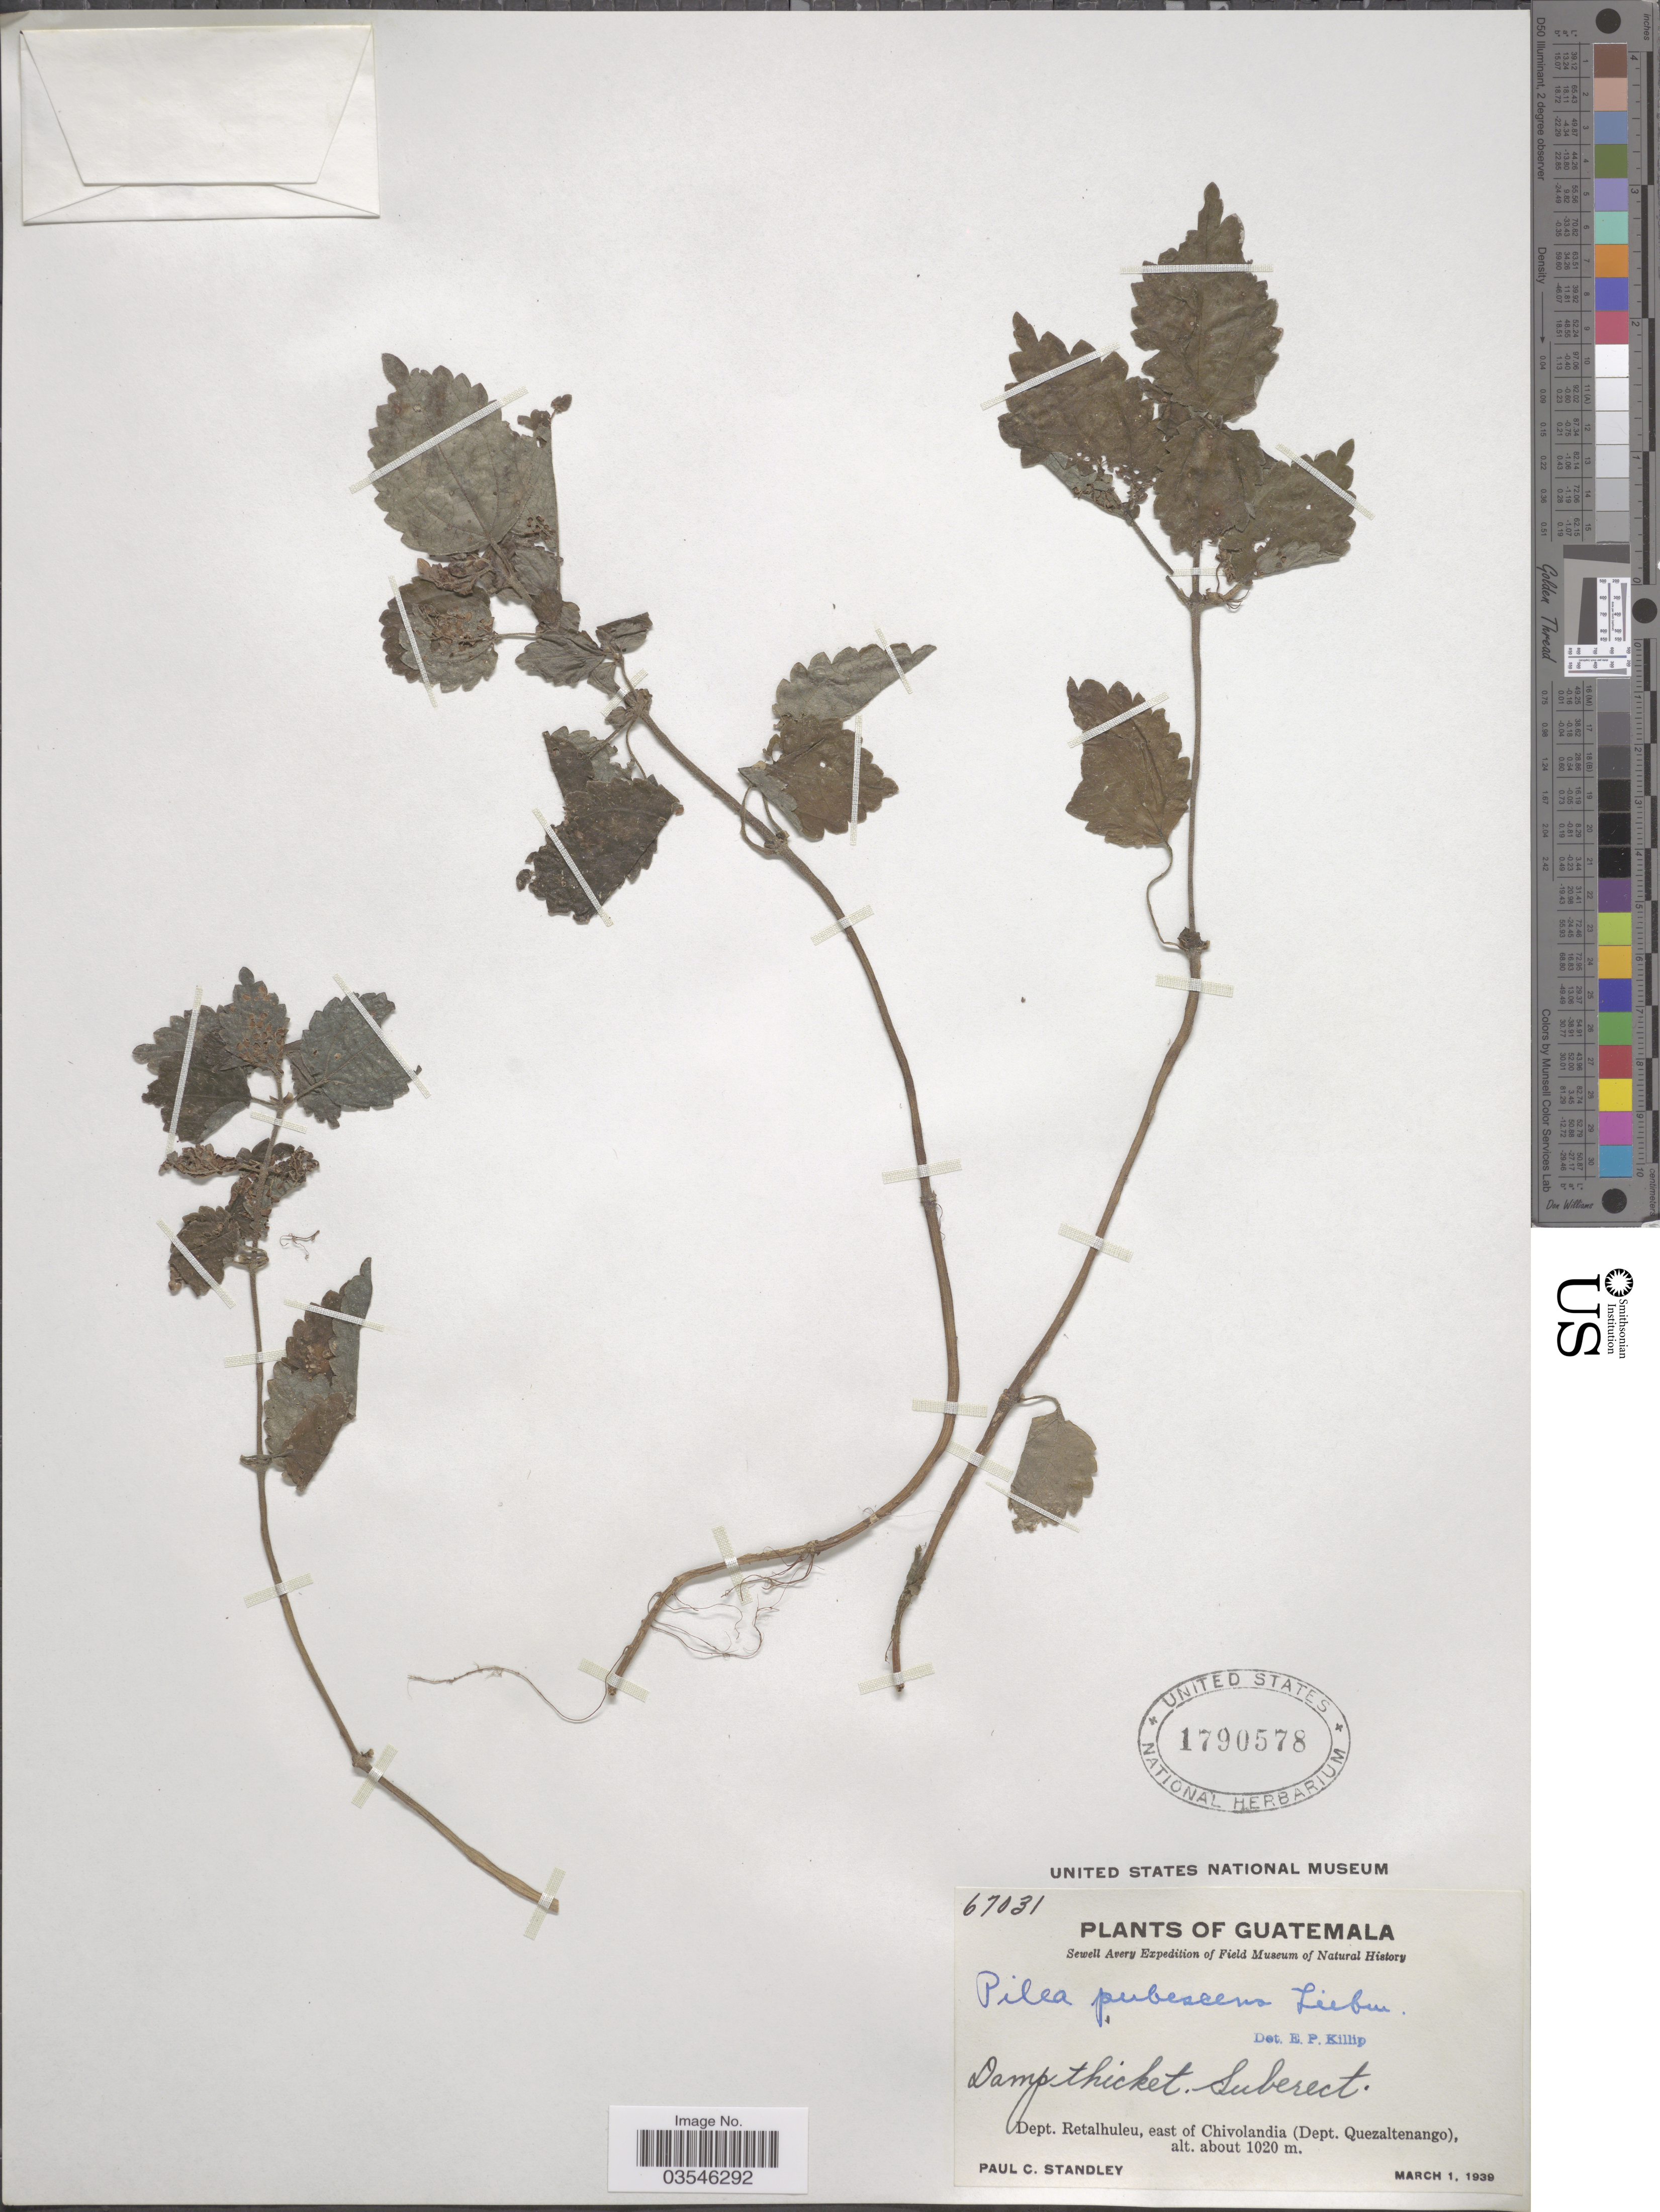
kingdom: Plantae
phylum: Tracheophyta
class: Magnoliopsida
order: Rosales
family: Urticaceae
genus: Pilea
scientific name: Pilea pubescens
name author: Liebm.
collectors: P. C. Standley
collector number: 67031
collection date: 1939-03-01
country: Guatemala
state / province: Retalhuleu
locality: Dept. Retalhuleu, east of Chivolandia ( Dept. Quezaltenango).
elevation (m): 1020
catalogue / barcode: US 1790578